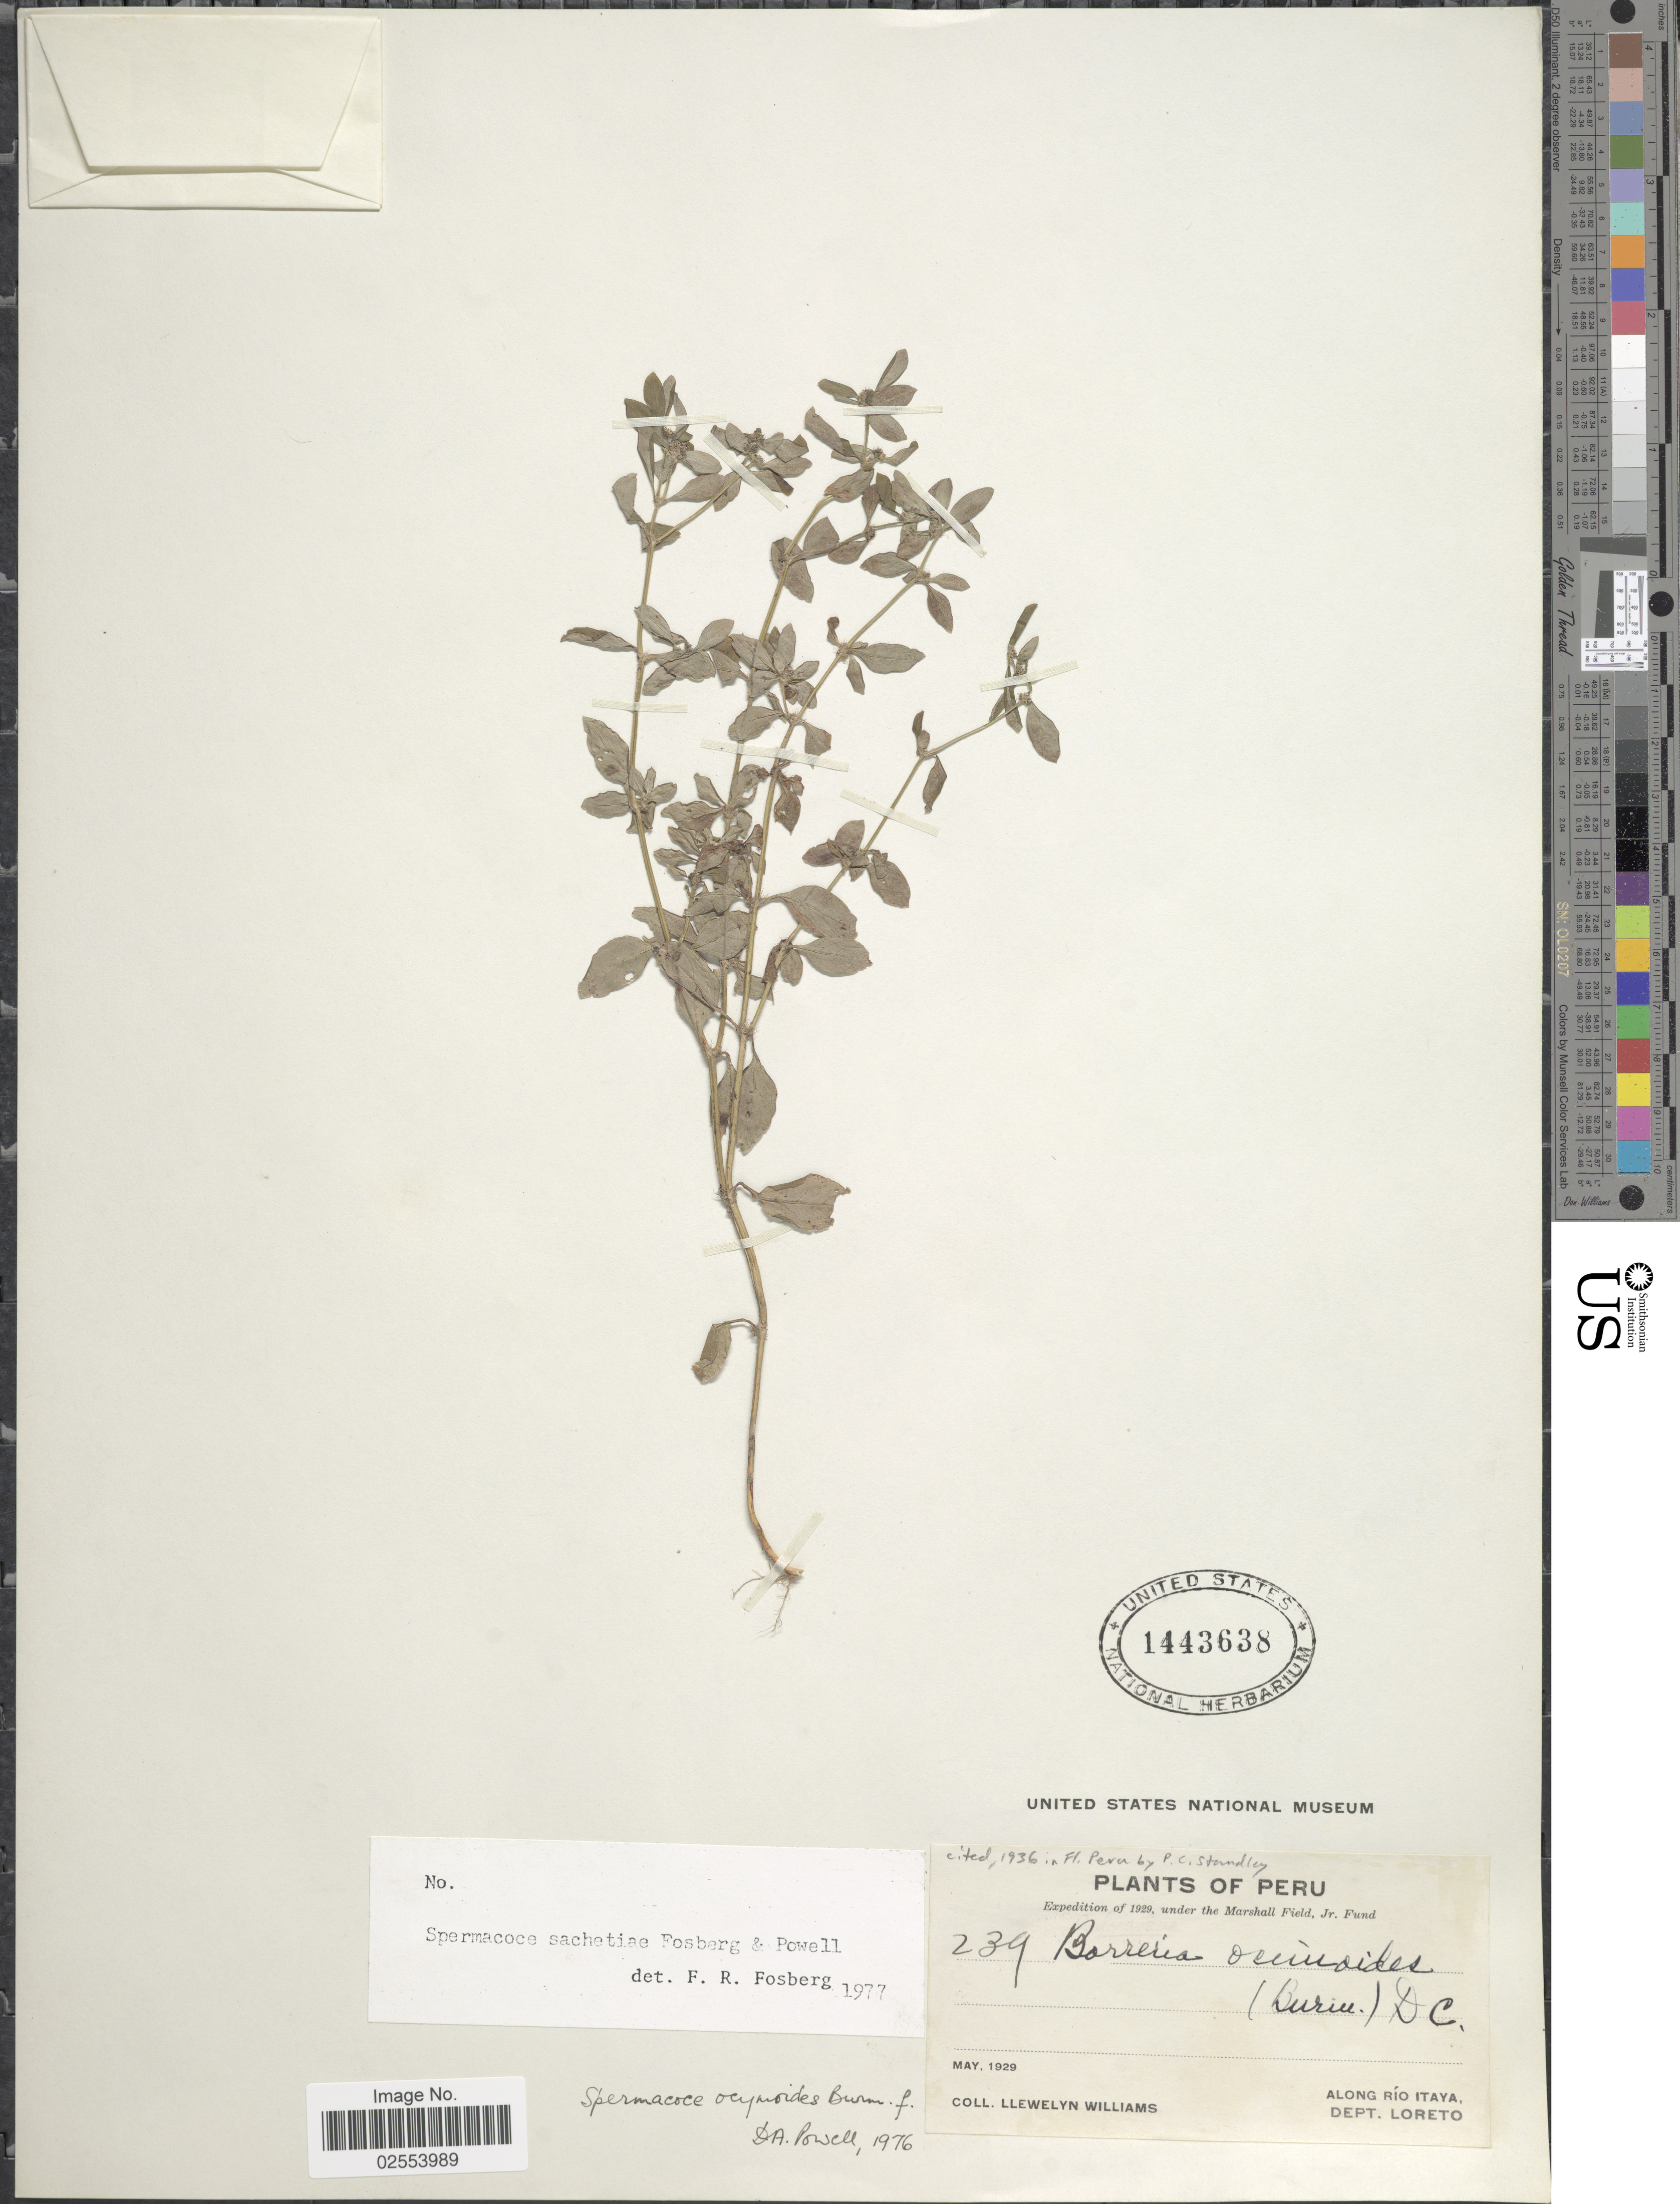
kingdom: Plantae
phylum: Tracheophyta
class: Magnoliopsida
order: Gentianales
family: Rubiaceae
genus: Spermacoce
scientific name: Spermacoce mauritiana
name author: Gideon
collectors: Ll. Williams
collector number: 239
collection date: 1929-05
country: Peru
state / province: Loreto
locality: Along Rio Itaya.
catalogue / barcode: US 1443638